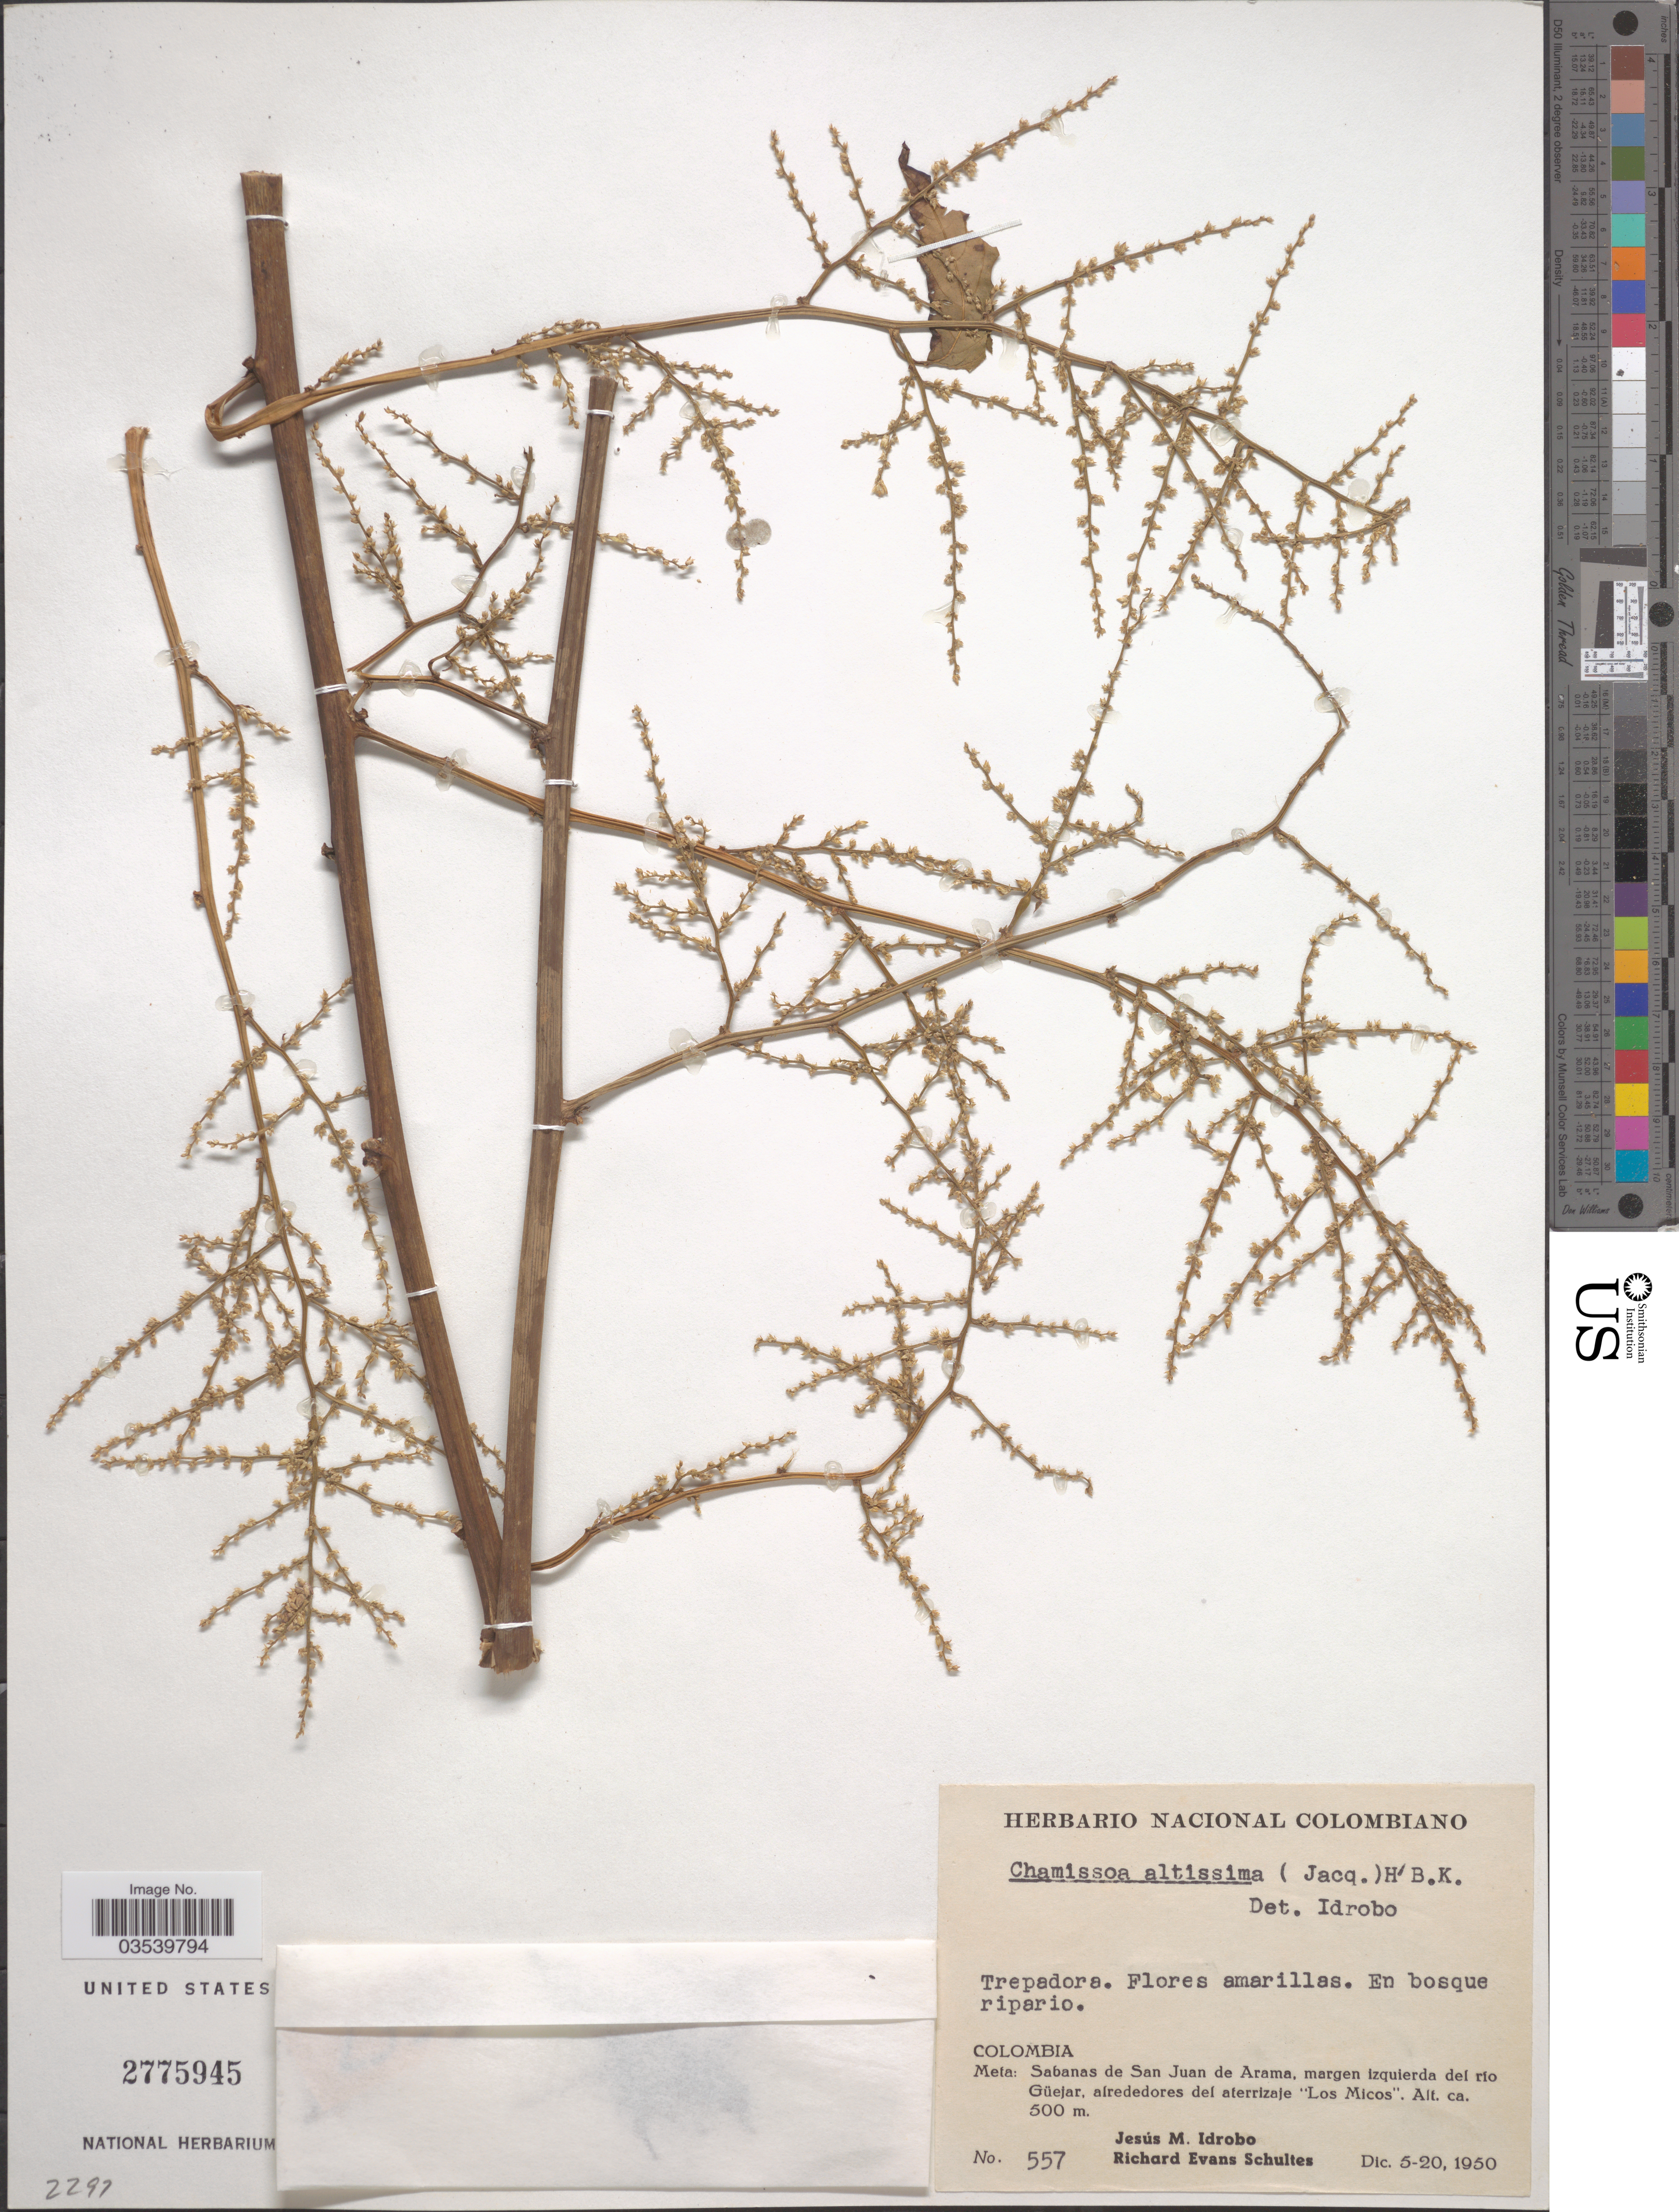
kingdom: Plantae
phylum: Tracheophyta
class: Magnoliopsida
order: Caryophyllales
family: Amaranthaceae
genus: Chamissoa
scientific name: Chamissoa altissima var. altissima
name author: (Jacq.) Kunth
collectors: J. M. Idrobo & R. E. Schultes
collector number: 557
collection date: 1950-12-05/1950-12-20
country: Colombia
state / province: Meta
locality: Sabanas de San Juan de Arama, margen izquierda del río Güejar, alrededores del aterrizaje "Los Micos".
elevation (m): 500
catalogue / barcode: US 2775945